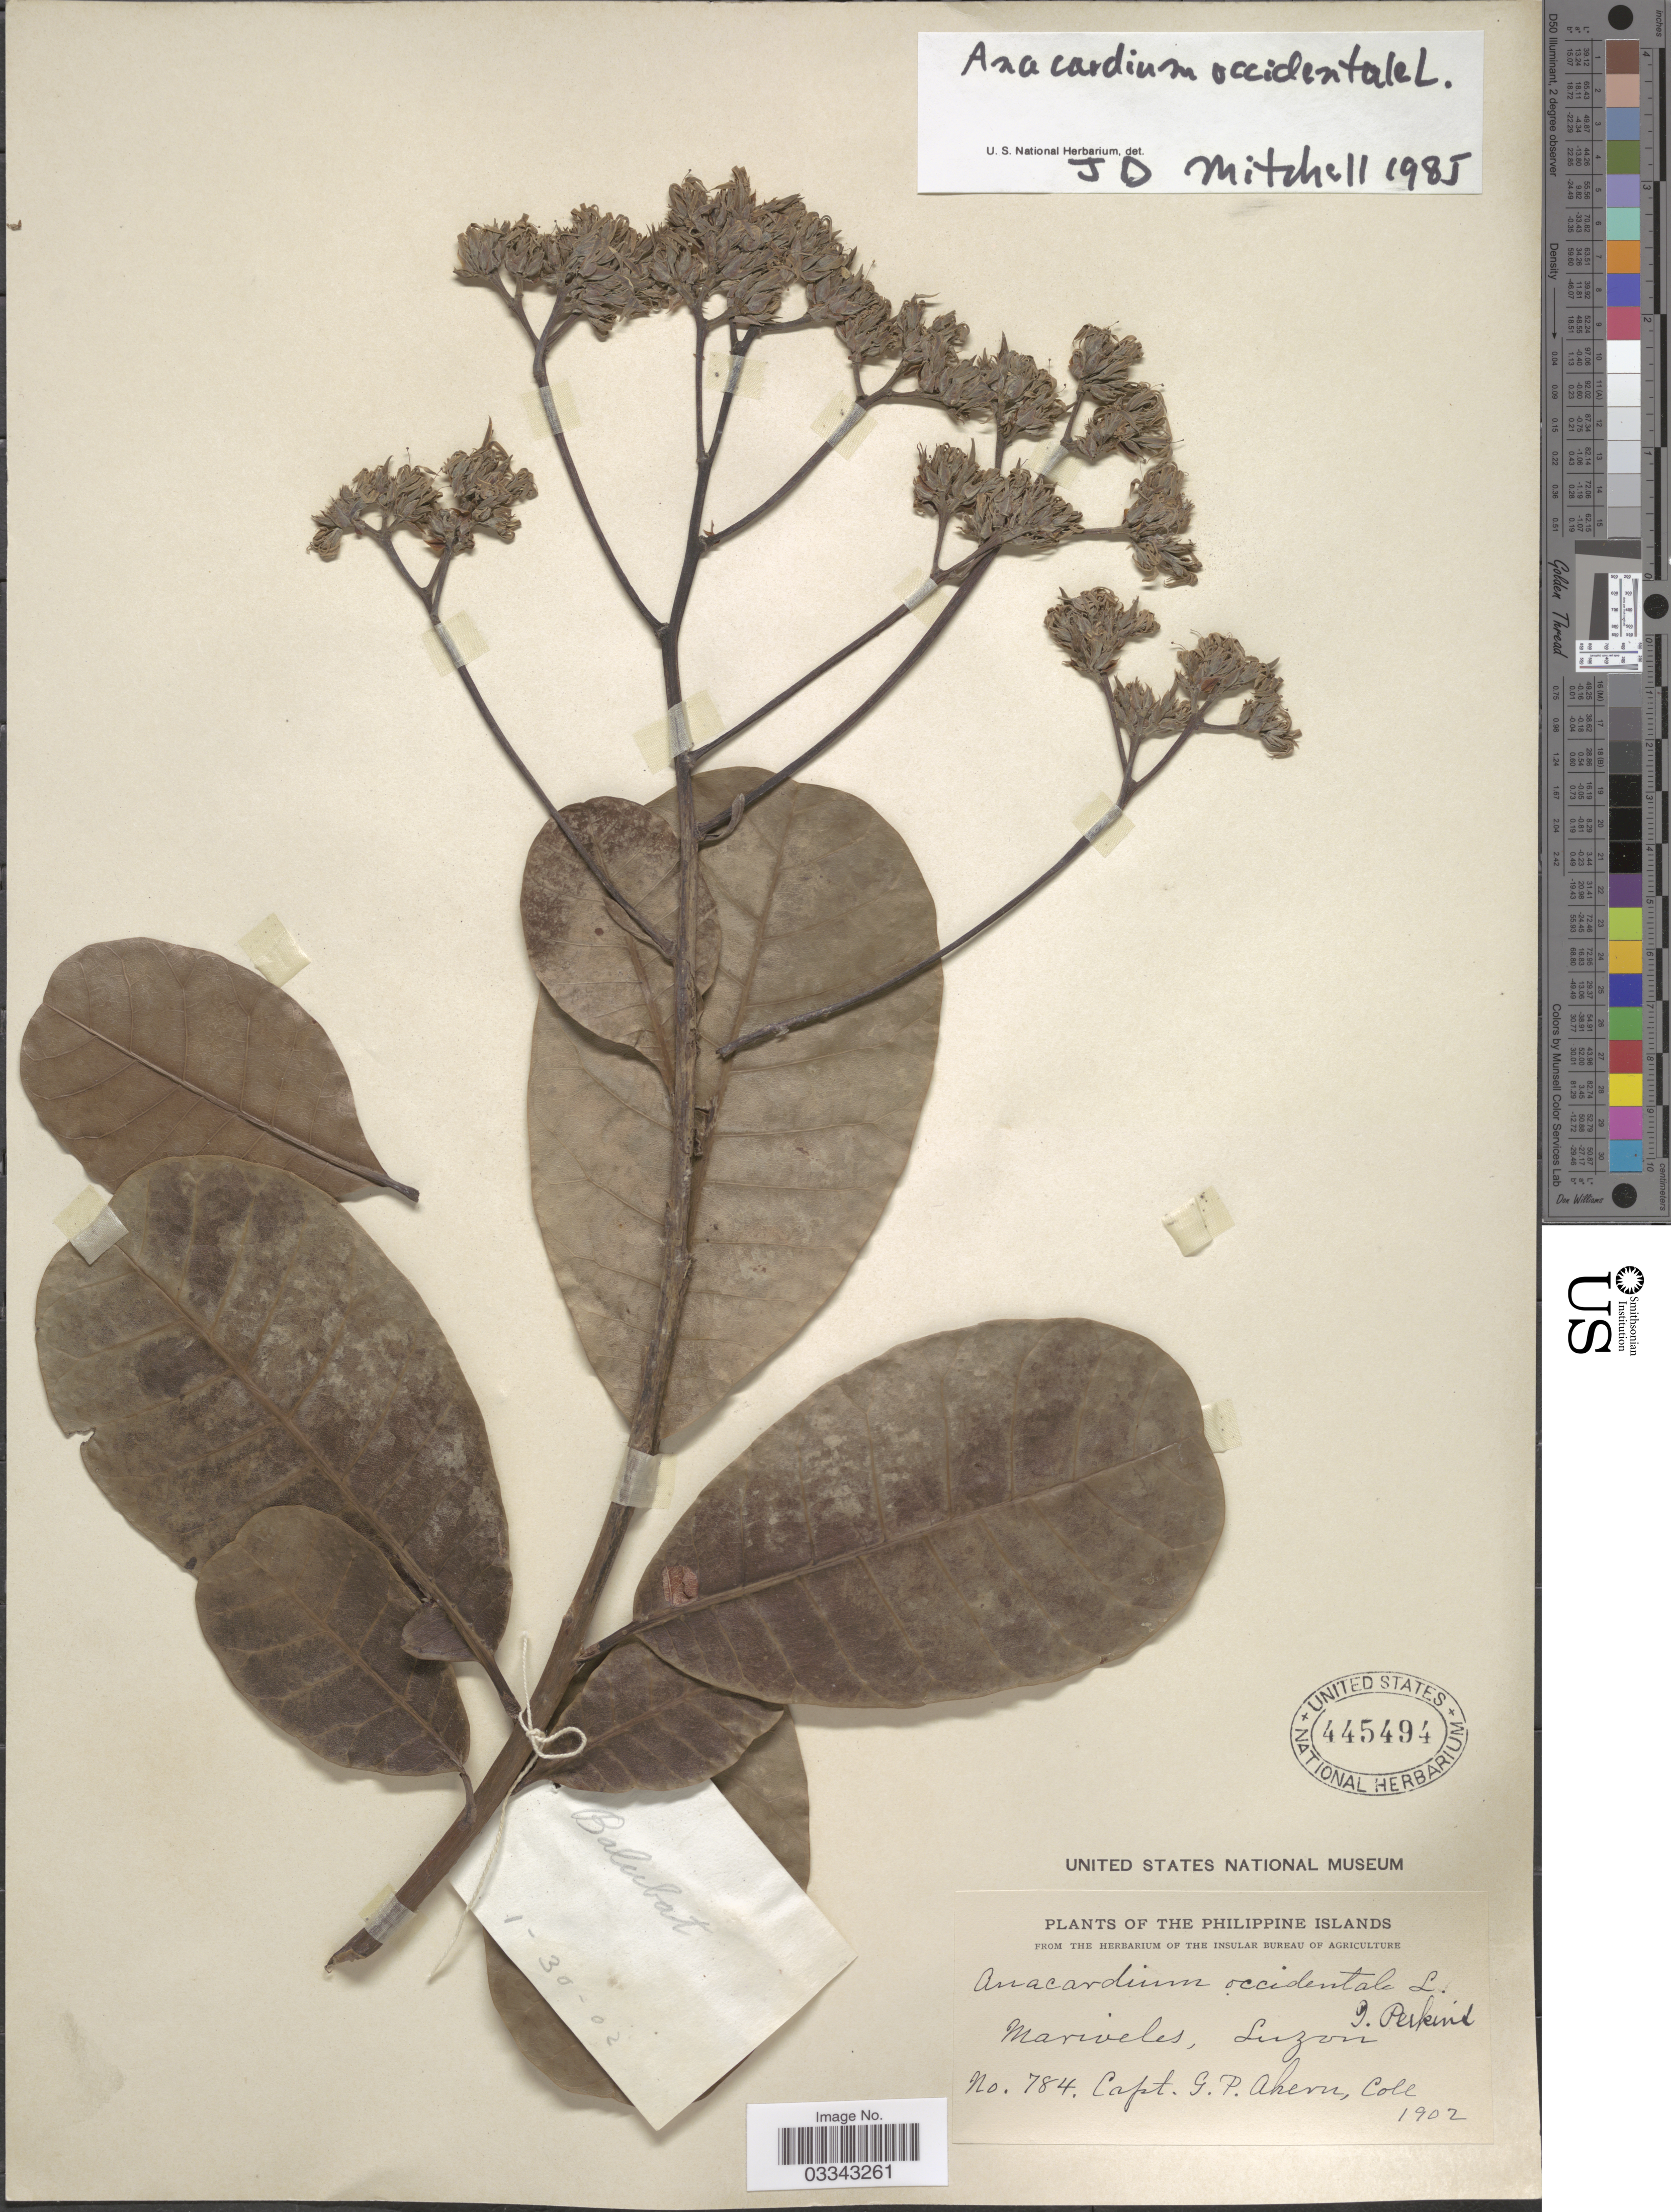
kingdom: Plantae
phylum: Tracheophyta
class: Magnoliopsida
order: Sapindales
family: Anacardiaceae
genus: Anacardium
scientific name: Anacardium occidentale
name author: L.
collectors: G. Ahem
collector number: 784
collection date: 1902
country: Philippines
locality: The Philippine Islands. Mariveles, Luzon.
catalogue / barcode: US 445494